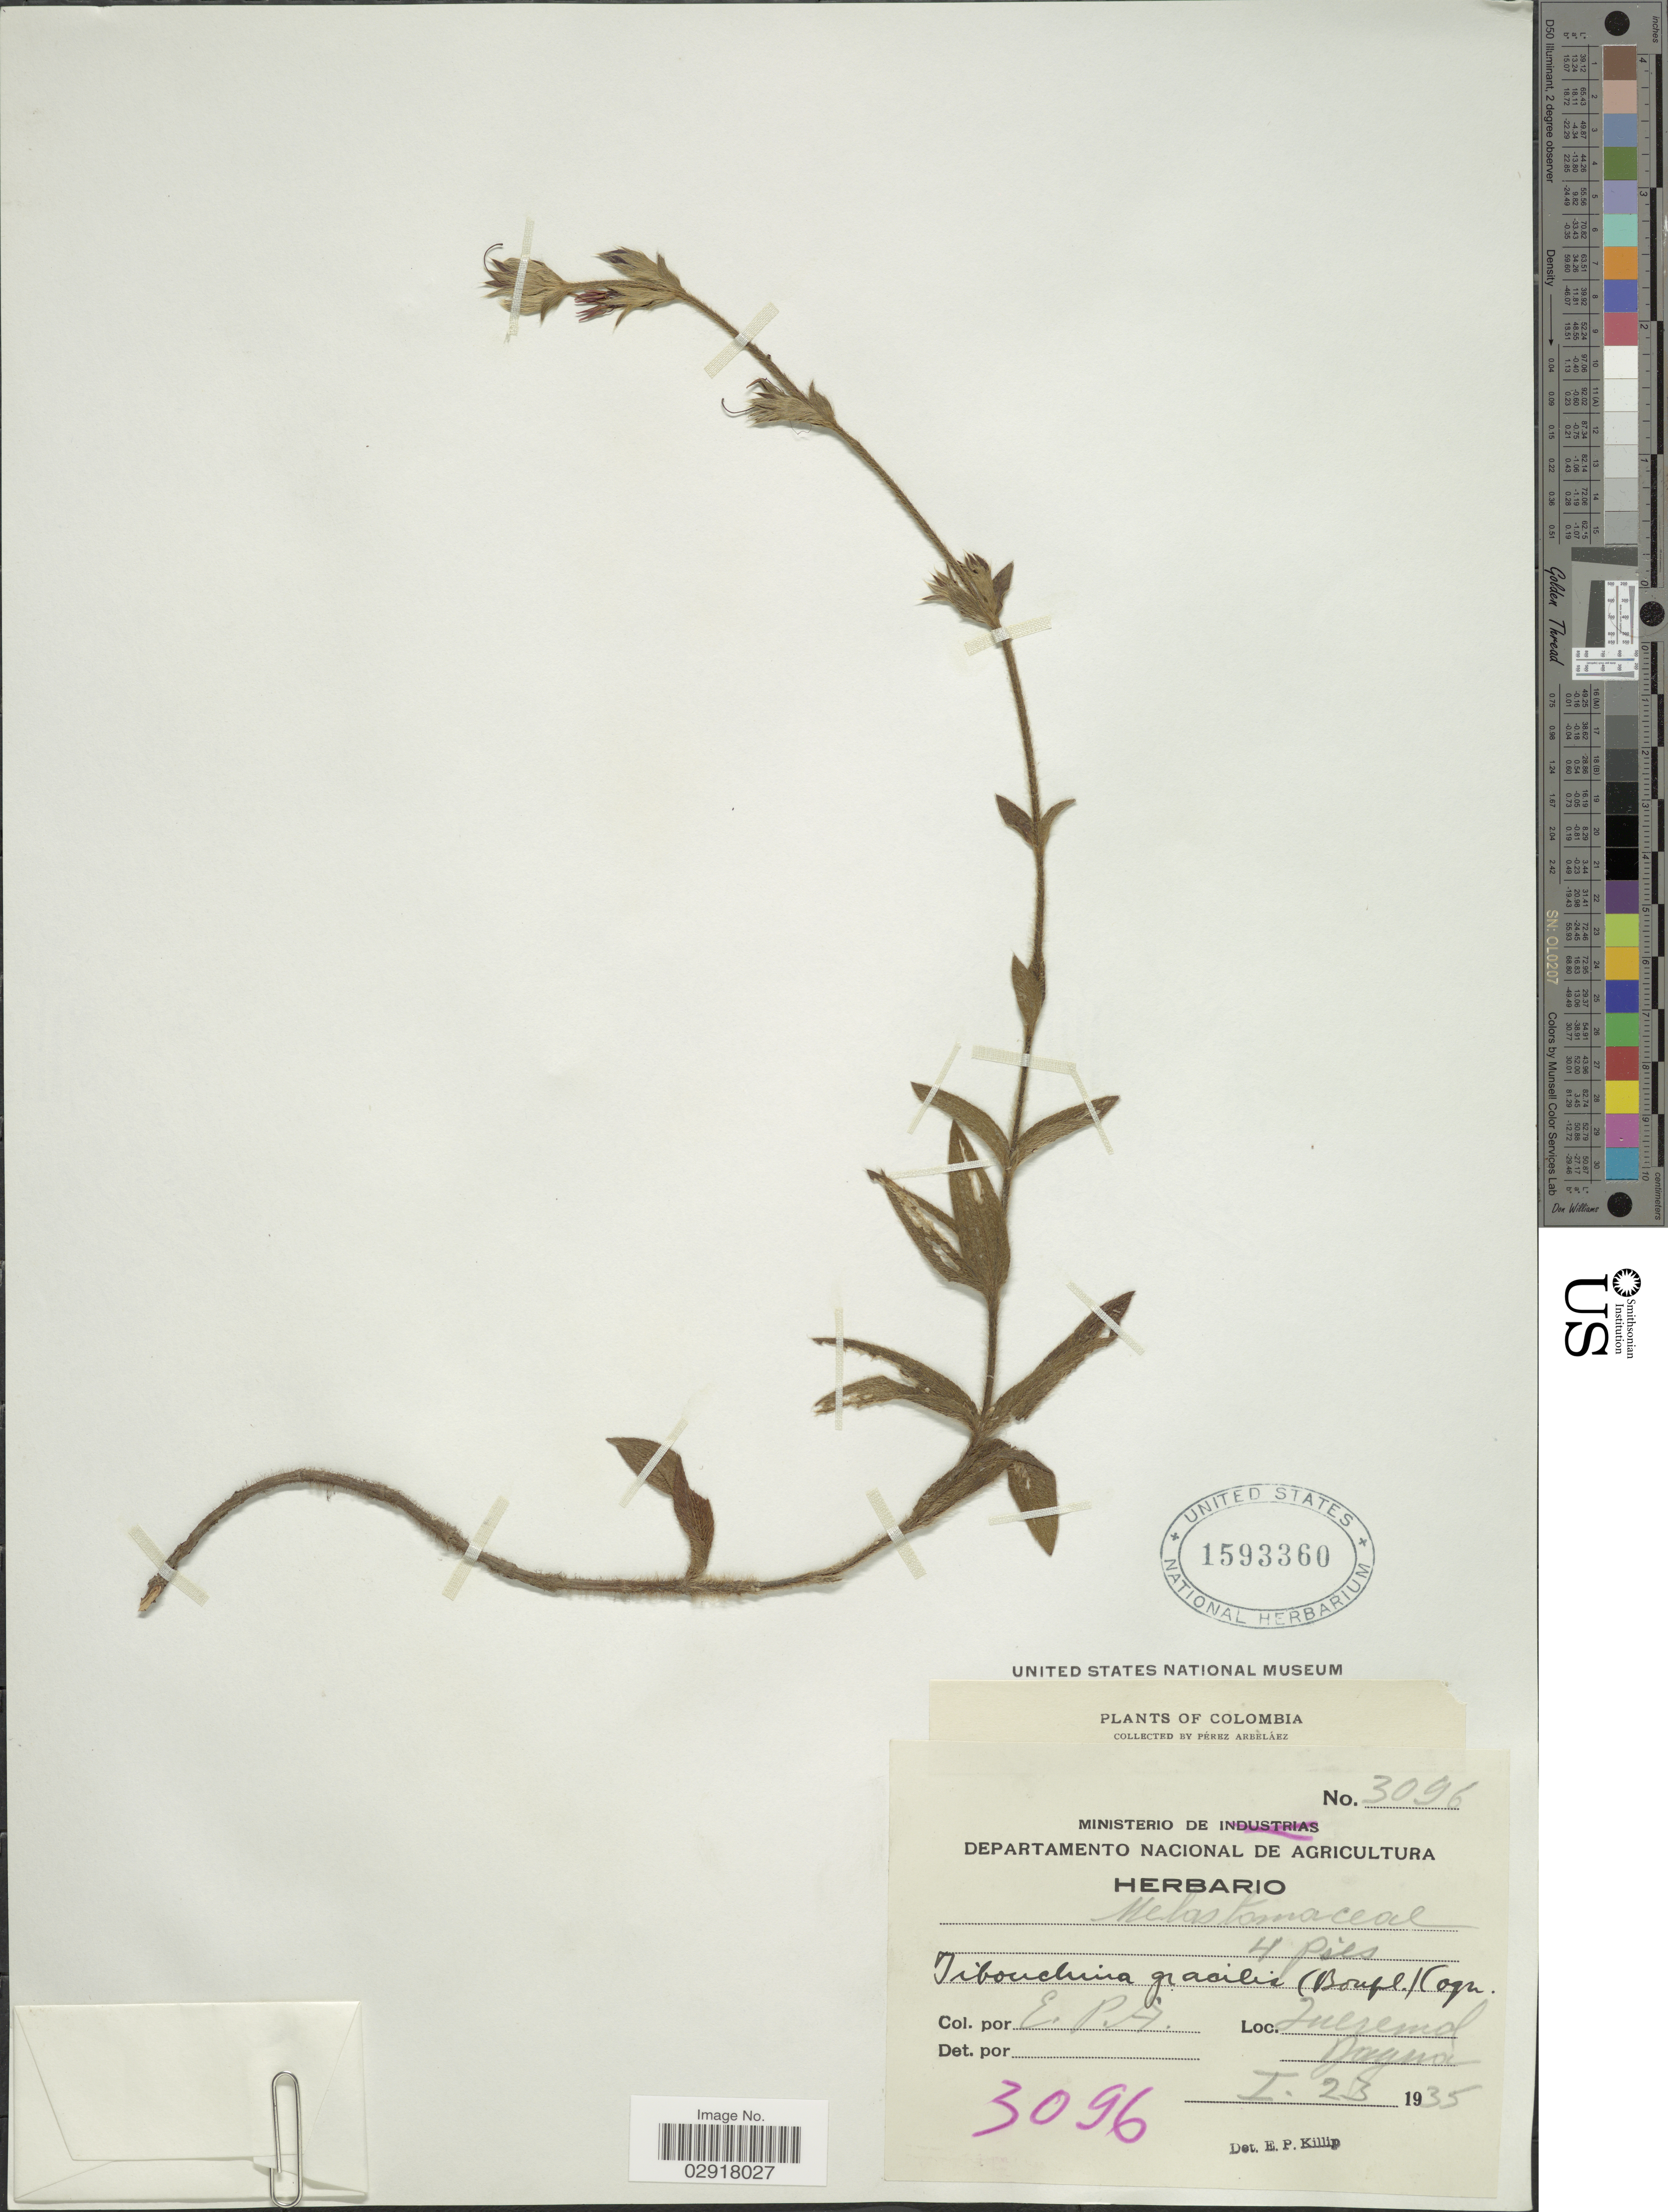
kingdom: Plantae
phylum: Tracheophyta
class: Magnoliopsida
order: Myrtales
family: Melastomataceae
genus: Chaetogastra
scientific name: Chaetogastra gracilis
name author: (Bonpl.) DC.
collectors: E. Pérez Arbeláez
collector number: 3096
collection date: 1935-01-23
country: Colombia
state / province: Valle del Cauca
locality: Queremal, Dagua.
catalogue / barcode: US 1593360